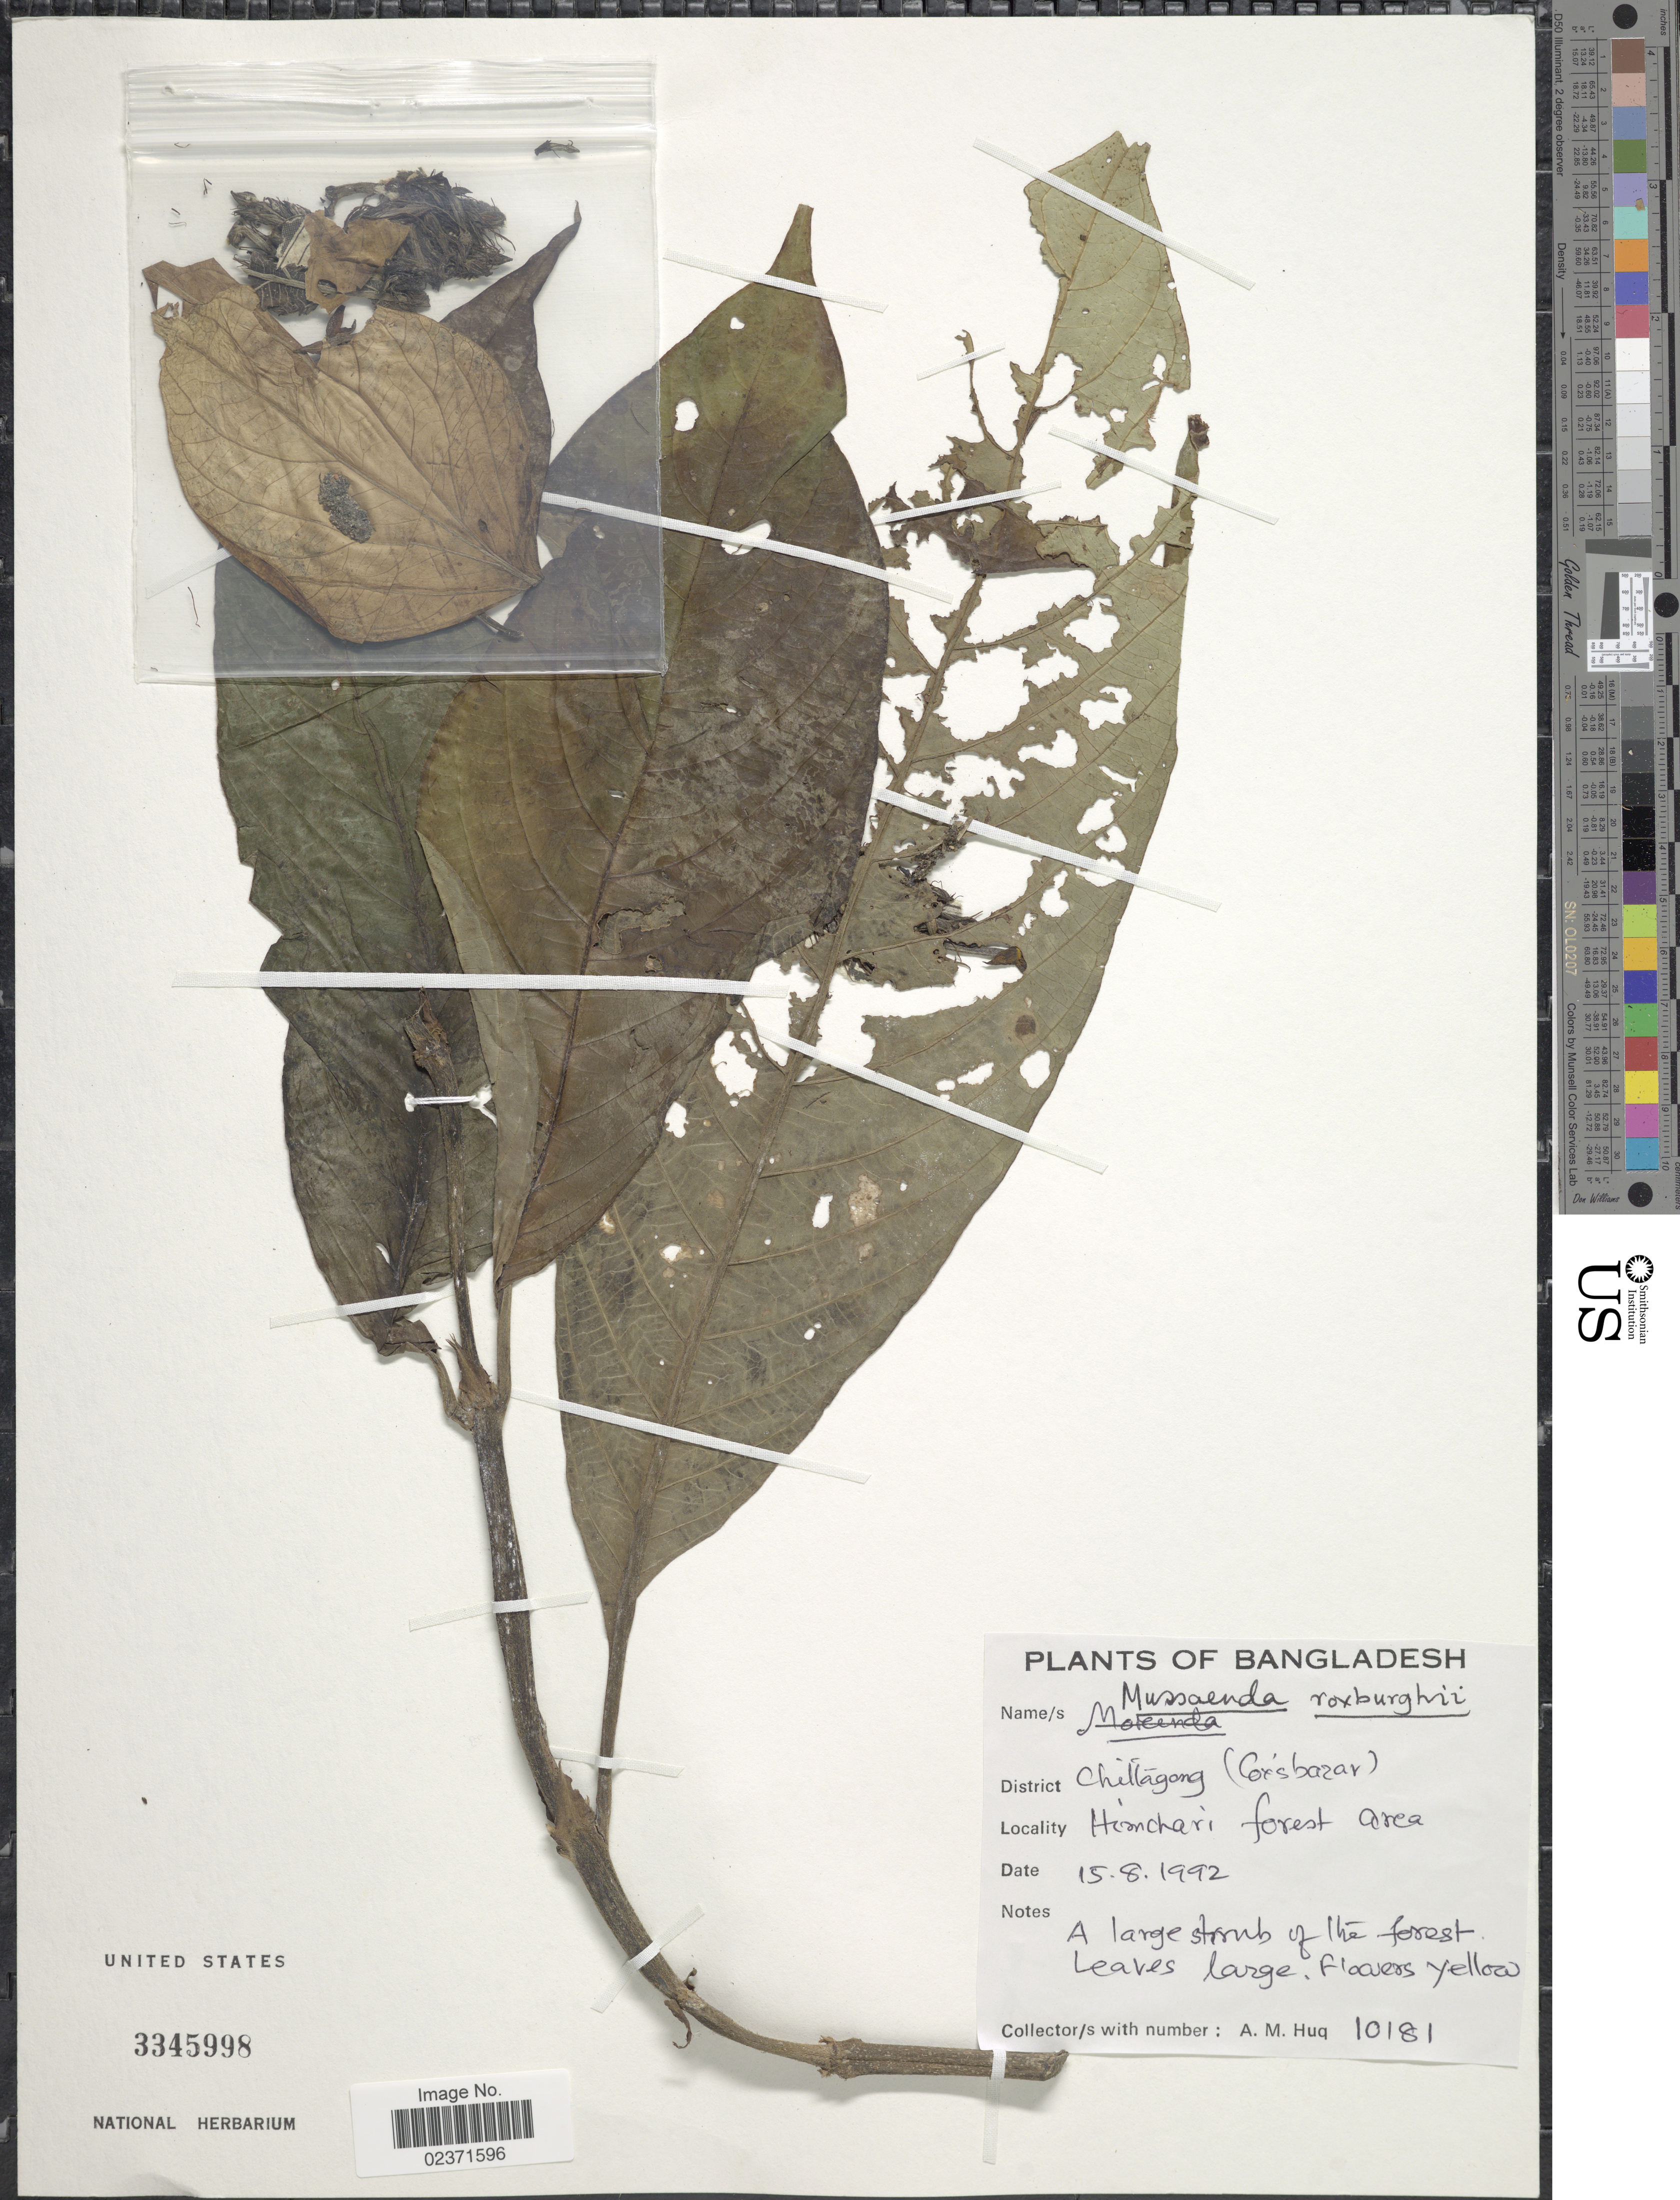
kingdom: Plantae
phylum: Tracheophyta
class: Magnoliopsida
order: Gentianales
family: Rubiaceae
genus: Mussaenda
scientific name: Mussaenda roxburghii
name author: Hook. f.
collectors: A. M. Huq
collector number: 10181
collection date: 1992-08-15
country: Bangladesh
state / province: Chittagong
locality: (Cox's bazar). Hionchari forest area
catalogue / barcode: US 3345998